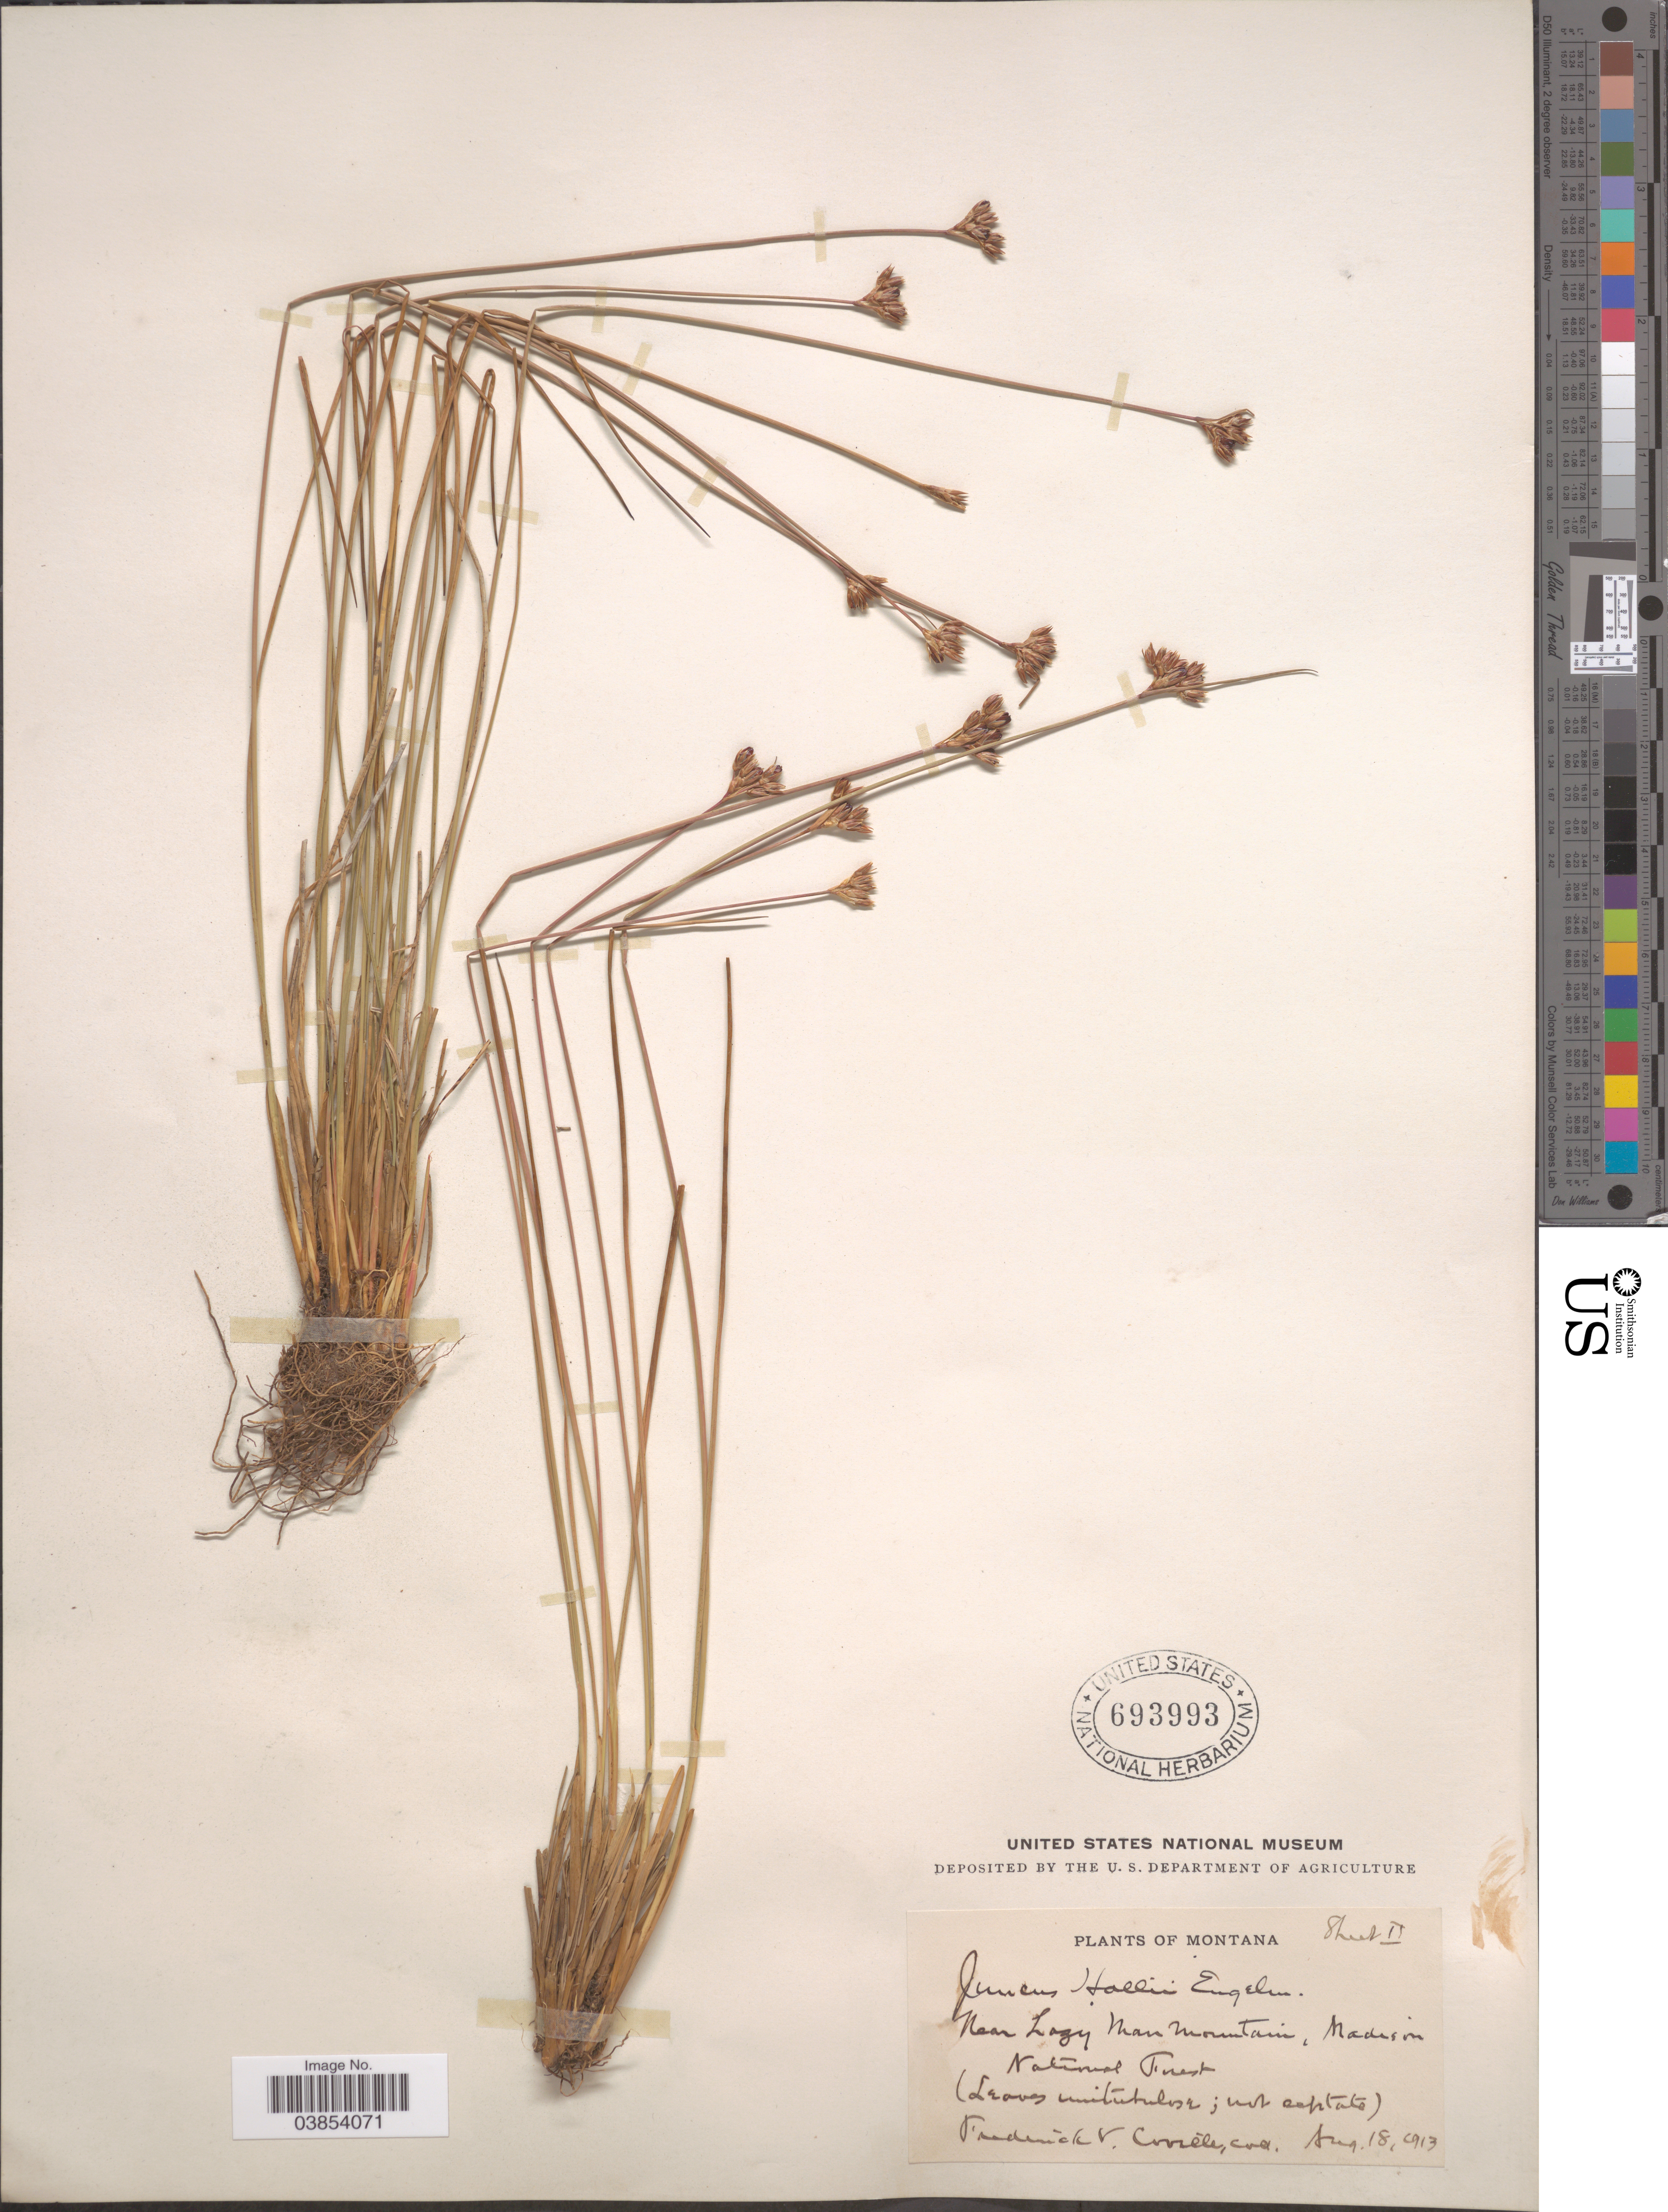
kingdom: Plantae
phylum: Tracheophyta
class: Liliopsida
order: Poales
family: Juncaceae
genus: Juncus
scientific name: Juncus hallii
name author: Engelm.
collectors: F. V. Coville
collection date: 1913-08-18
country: United States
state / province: Montana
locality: Near Lazy Man, Madison National Forest.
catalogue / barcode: US 693993